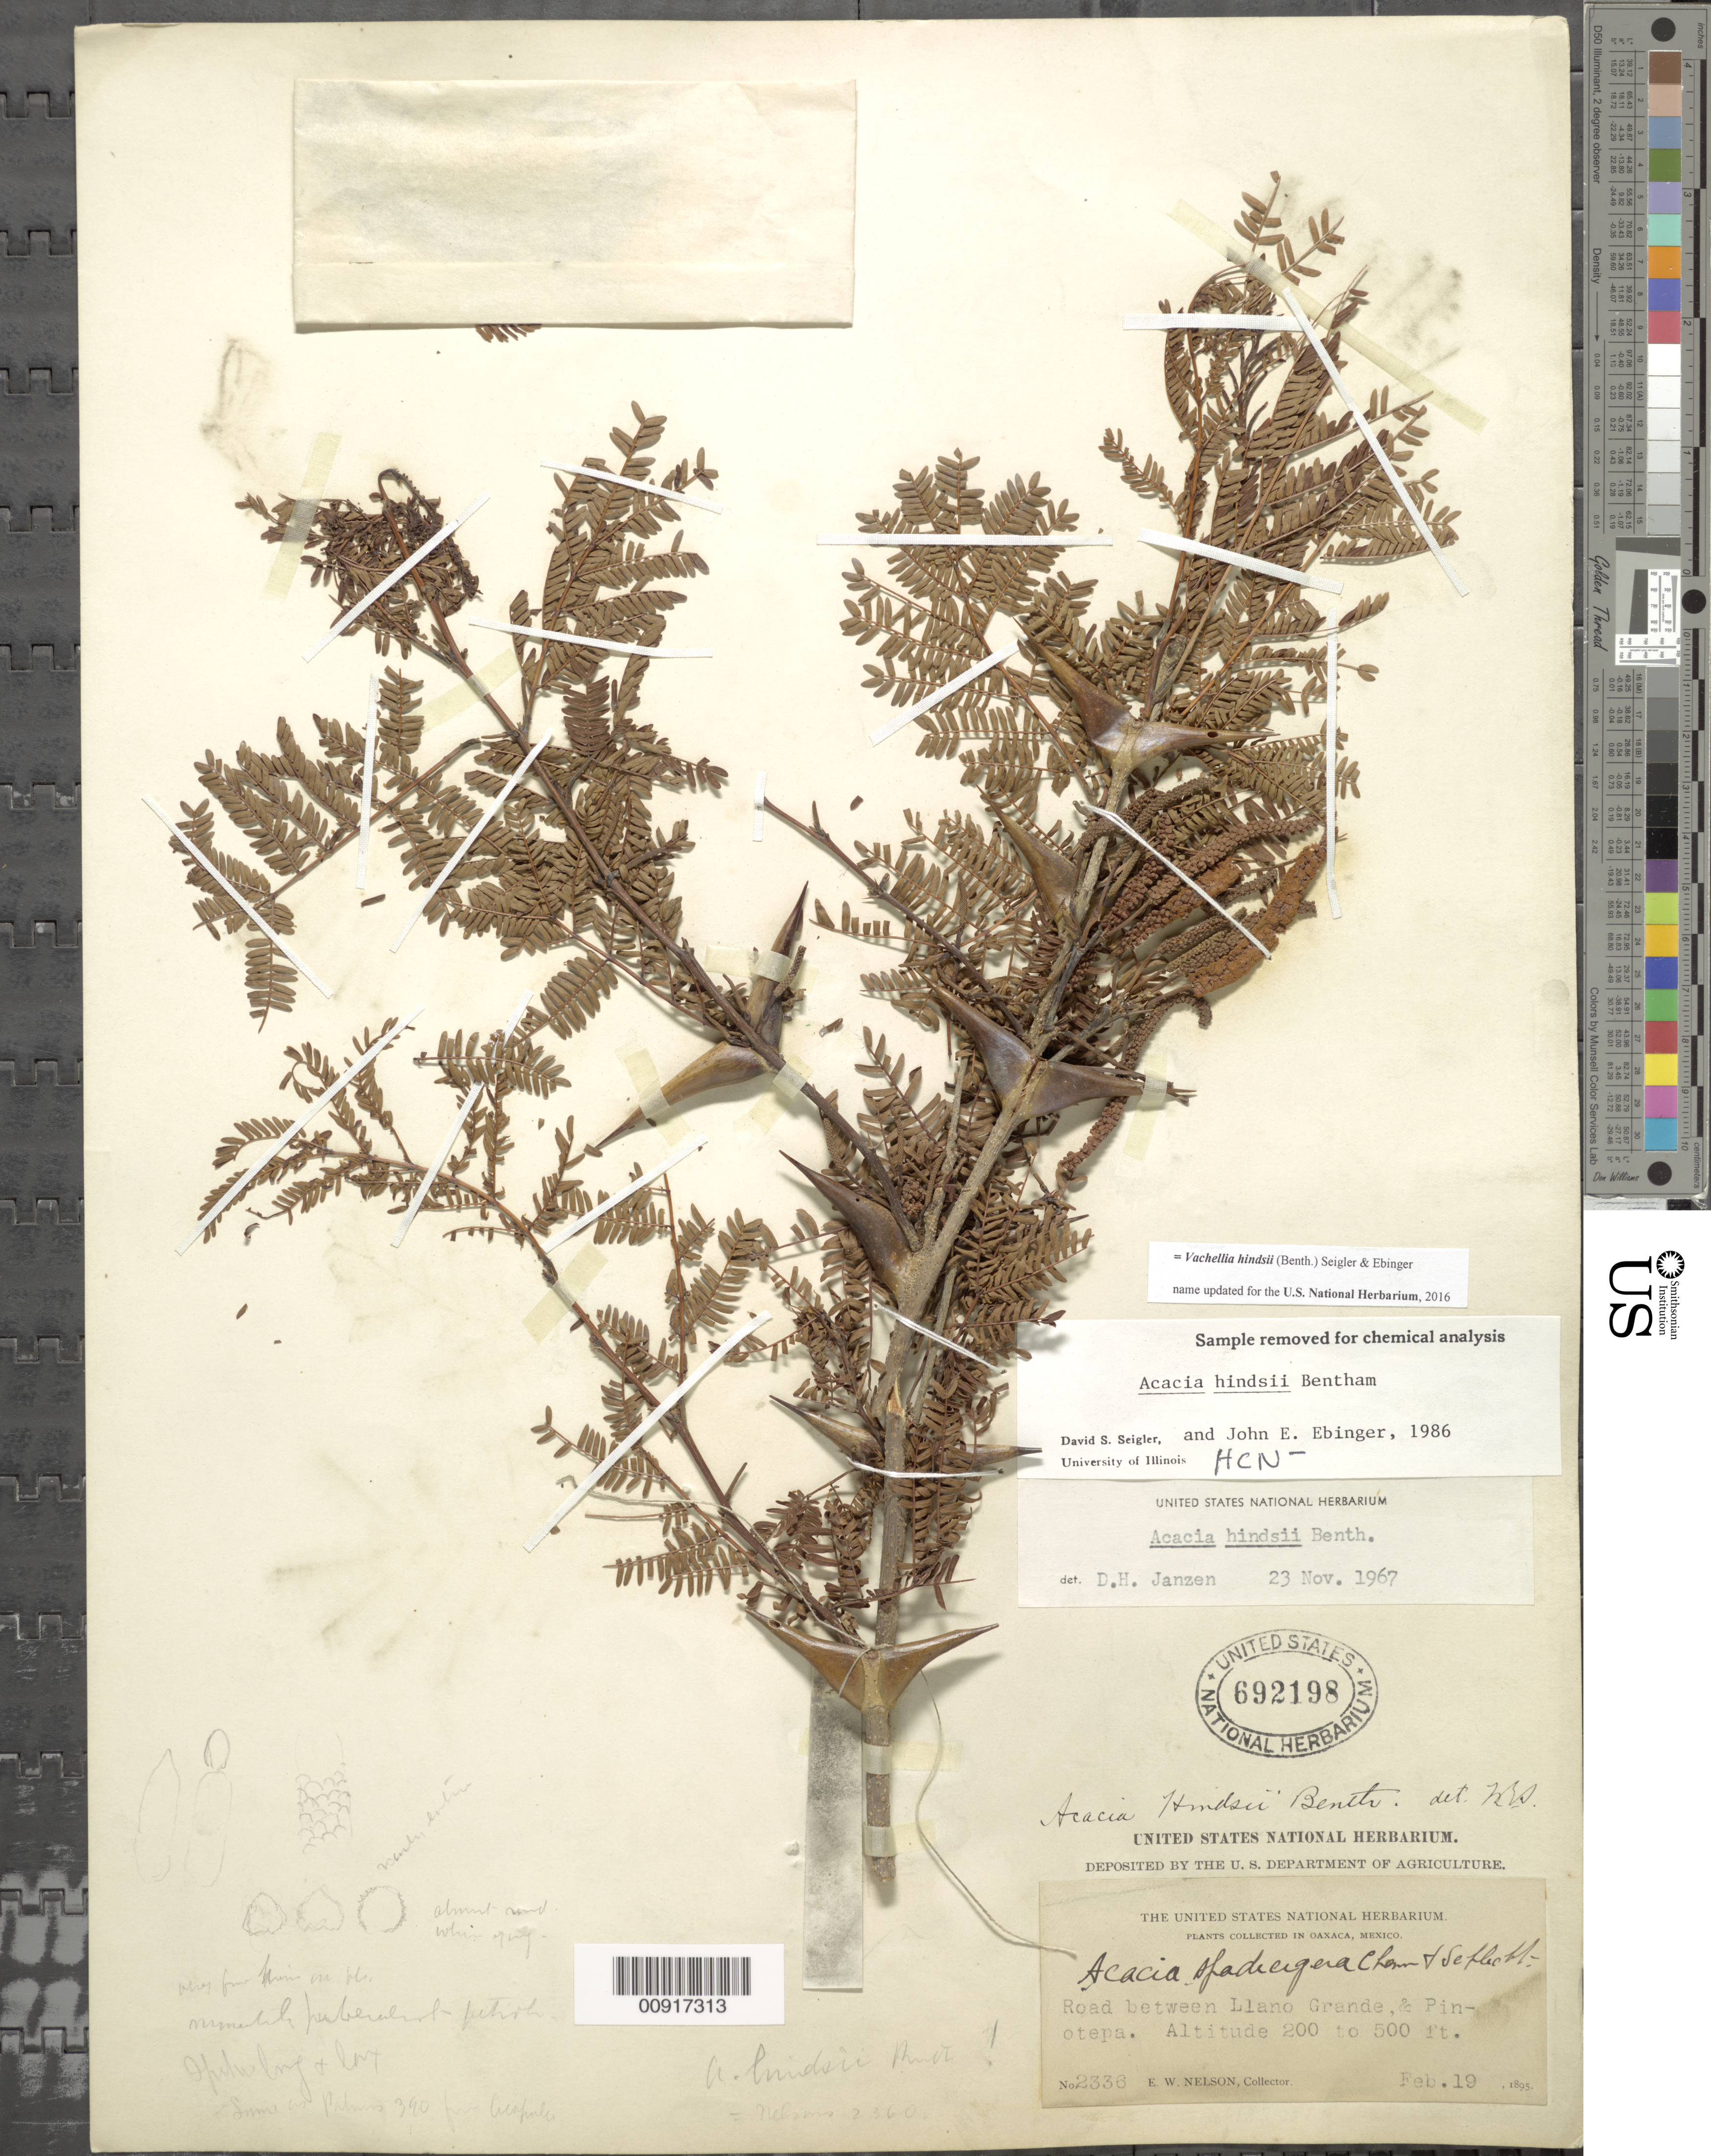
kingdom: Plantae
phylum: Tracheophyta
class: Magnoliopsida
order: Fabales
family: Fabaceae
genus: Vachellia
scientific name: Vachellia hindsii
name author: (Benth.) Seigler & Ebinger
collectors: E. W. Nelson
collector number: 2336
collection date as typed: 19 Feb 1895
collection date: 1895-02-19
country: Mexico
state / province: Oaxaca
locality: Road between Llano Grande & Pinotepa.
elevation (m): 61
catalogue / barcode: US 692198